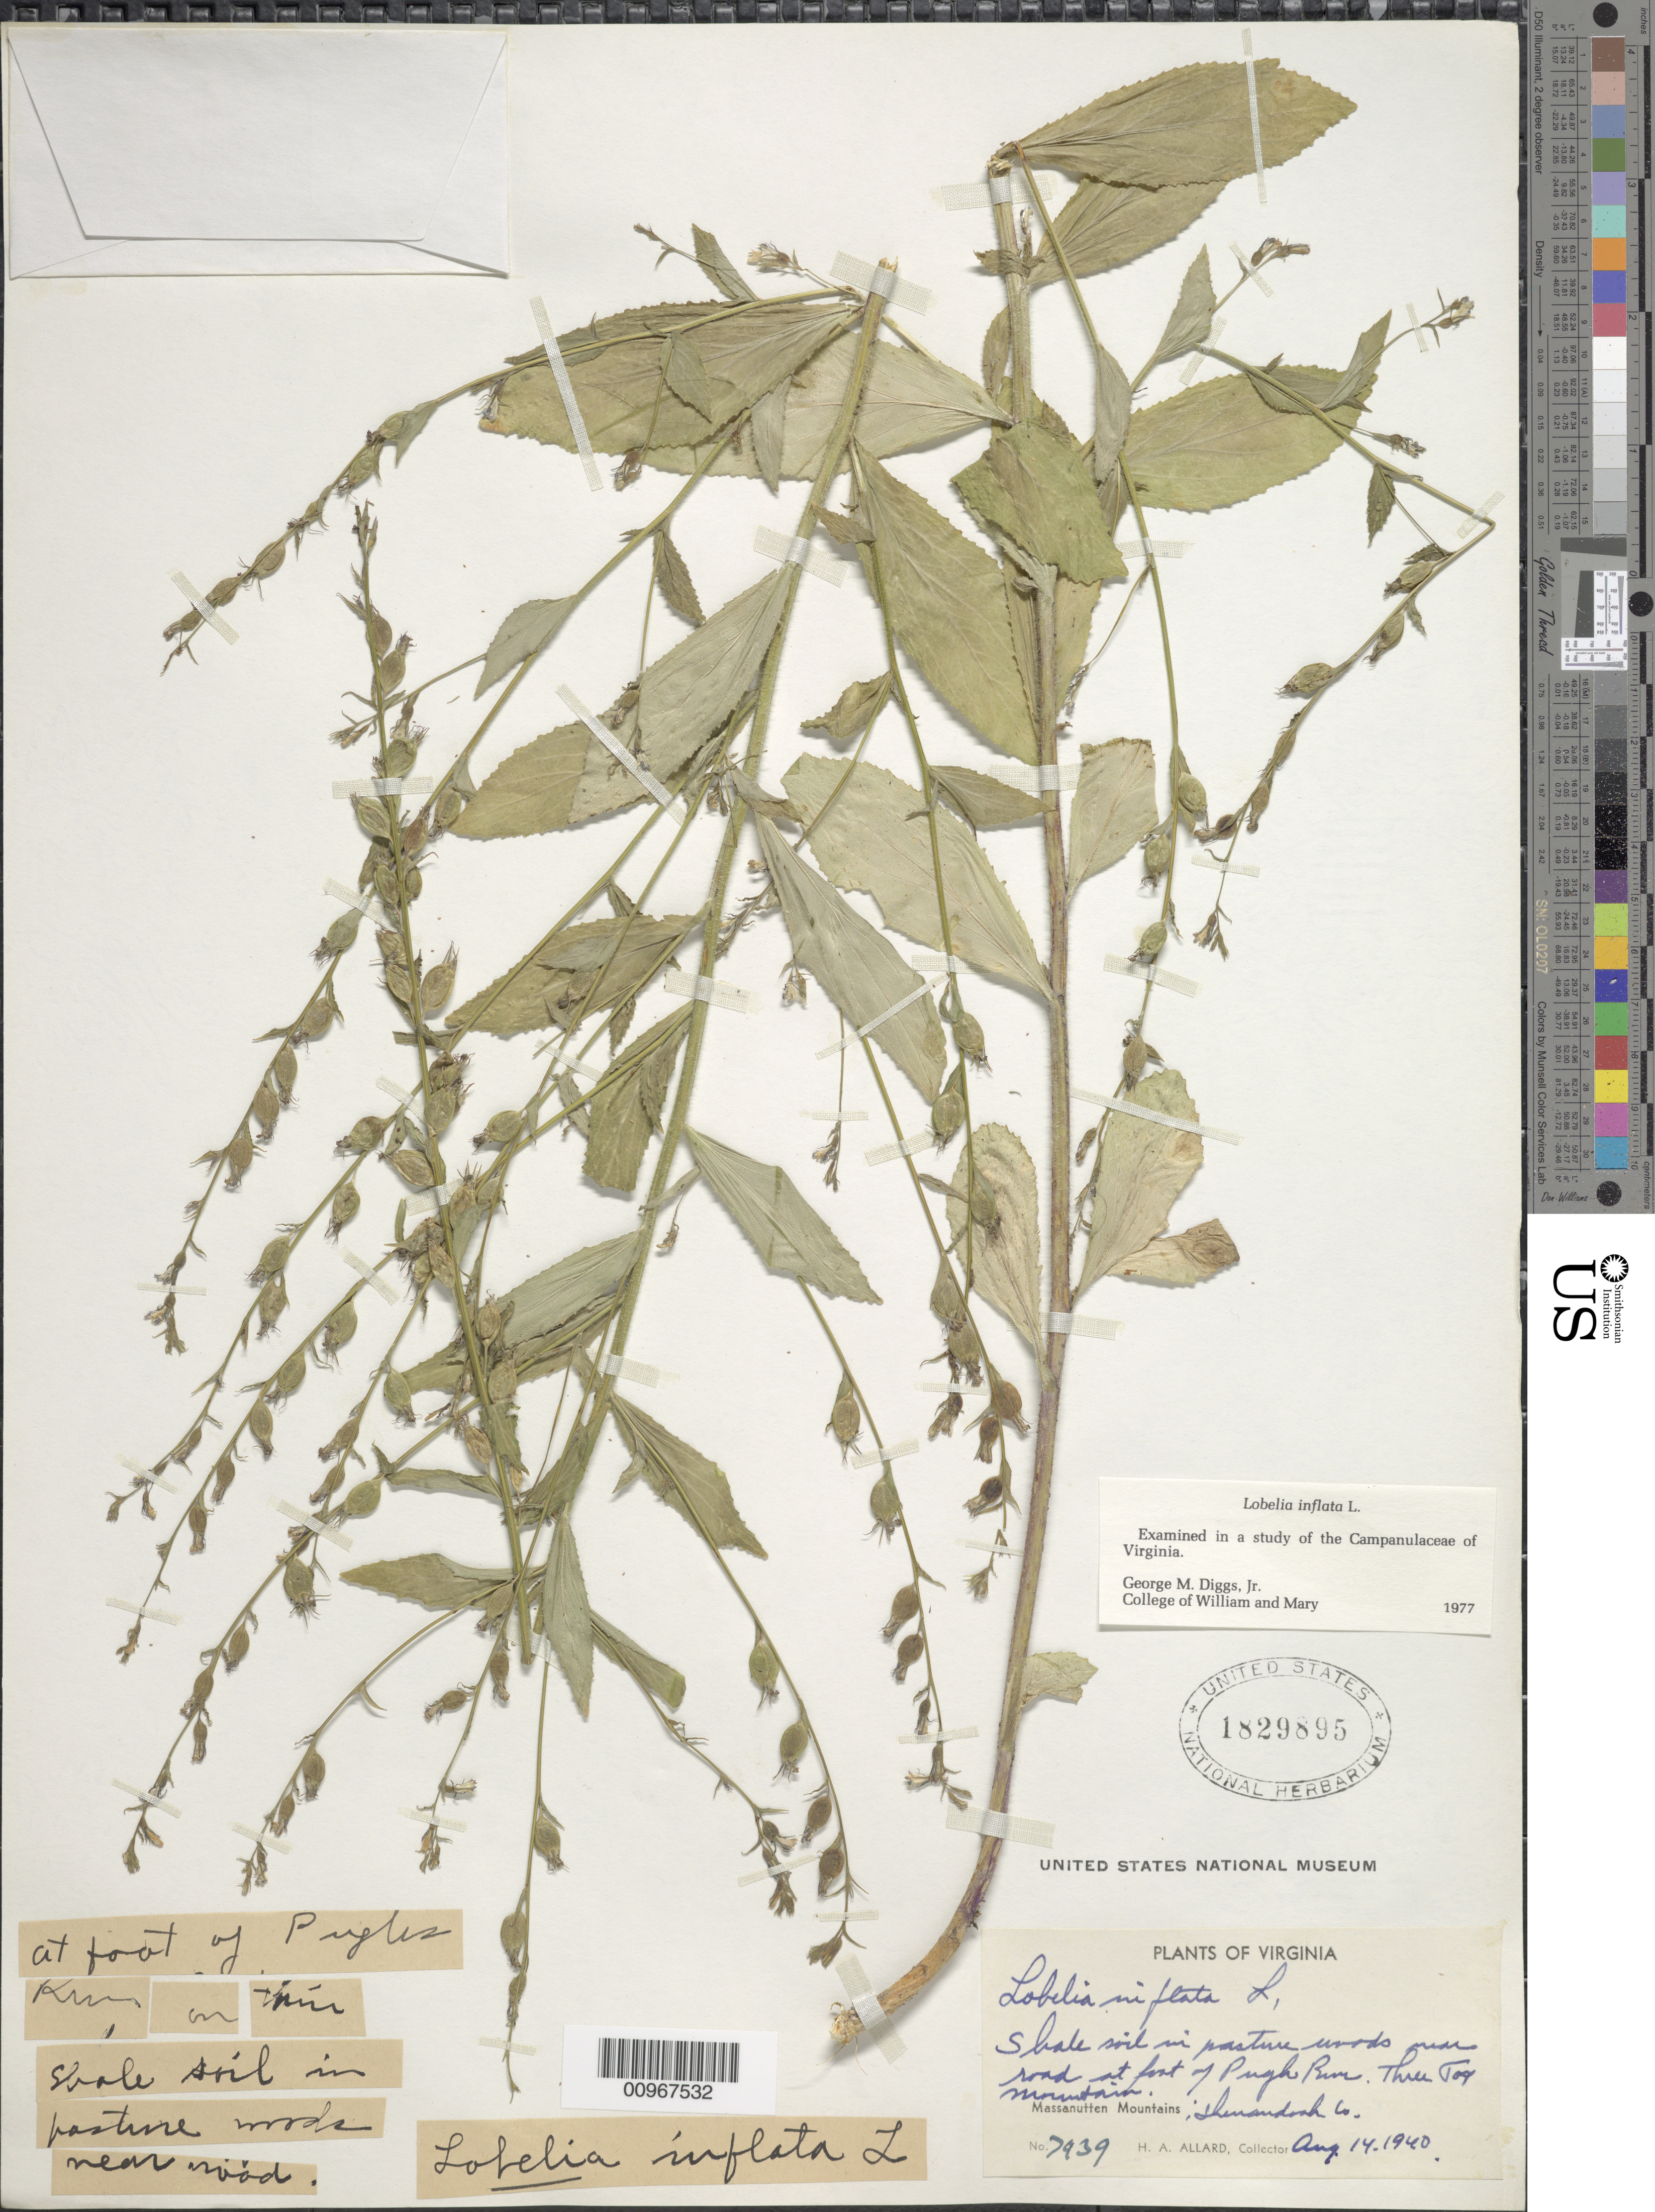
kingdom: Plantae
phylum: Tracheophyta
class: Magnoliopsida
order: Asterales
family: Campanulaceae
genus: Lobelia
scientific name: Lobelia inflata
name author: L.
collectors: H. A. Allard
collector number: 7939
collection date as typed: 14 Aug 1940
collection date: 1940-08-14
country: United States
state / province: Virginia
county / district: Shenandoah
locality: Foot of Pugh's Run, Three Top Mt. N of Woodstock Massanutten Mts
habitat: shale soil in pasture woods over road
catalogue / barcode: US 1829895